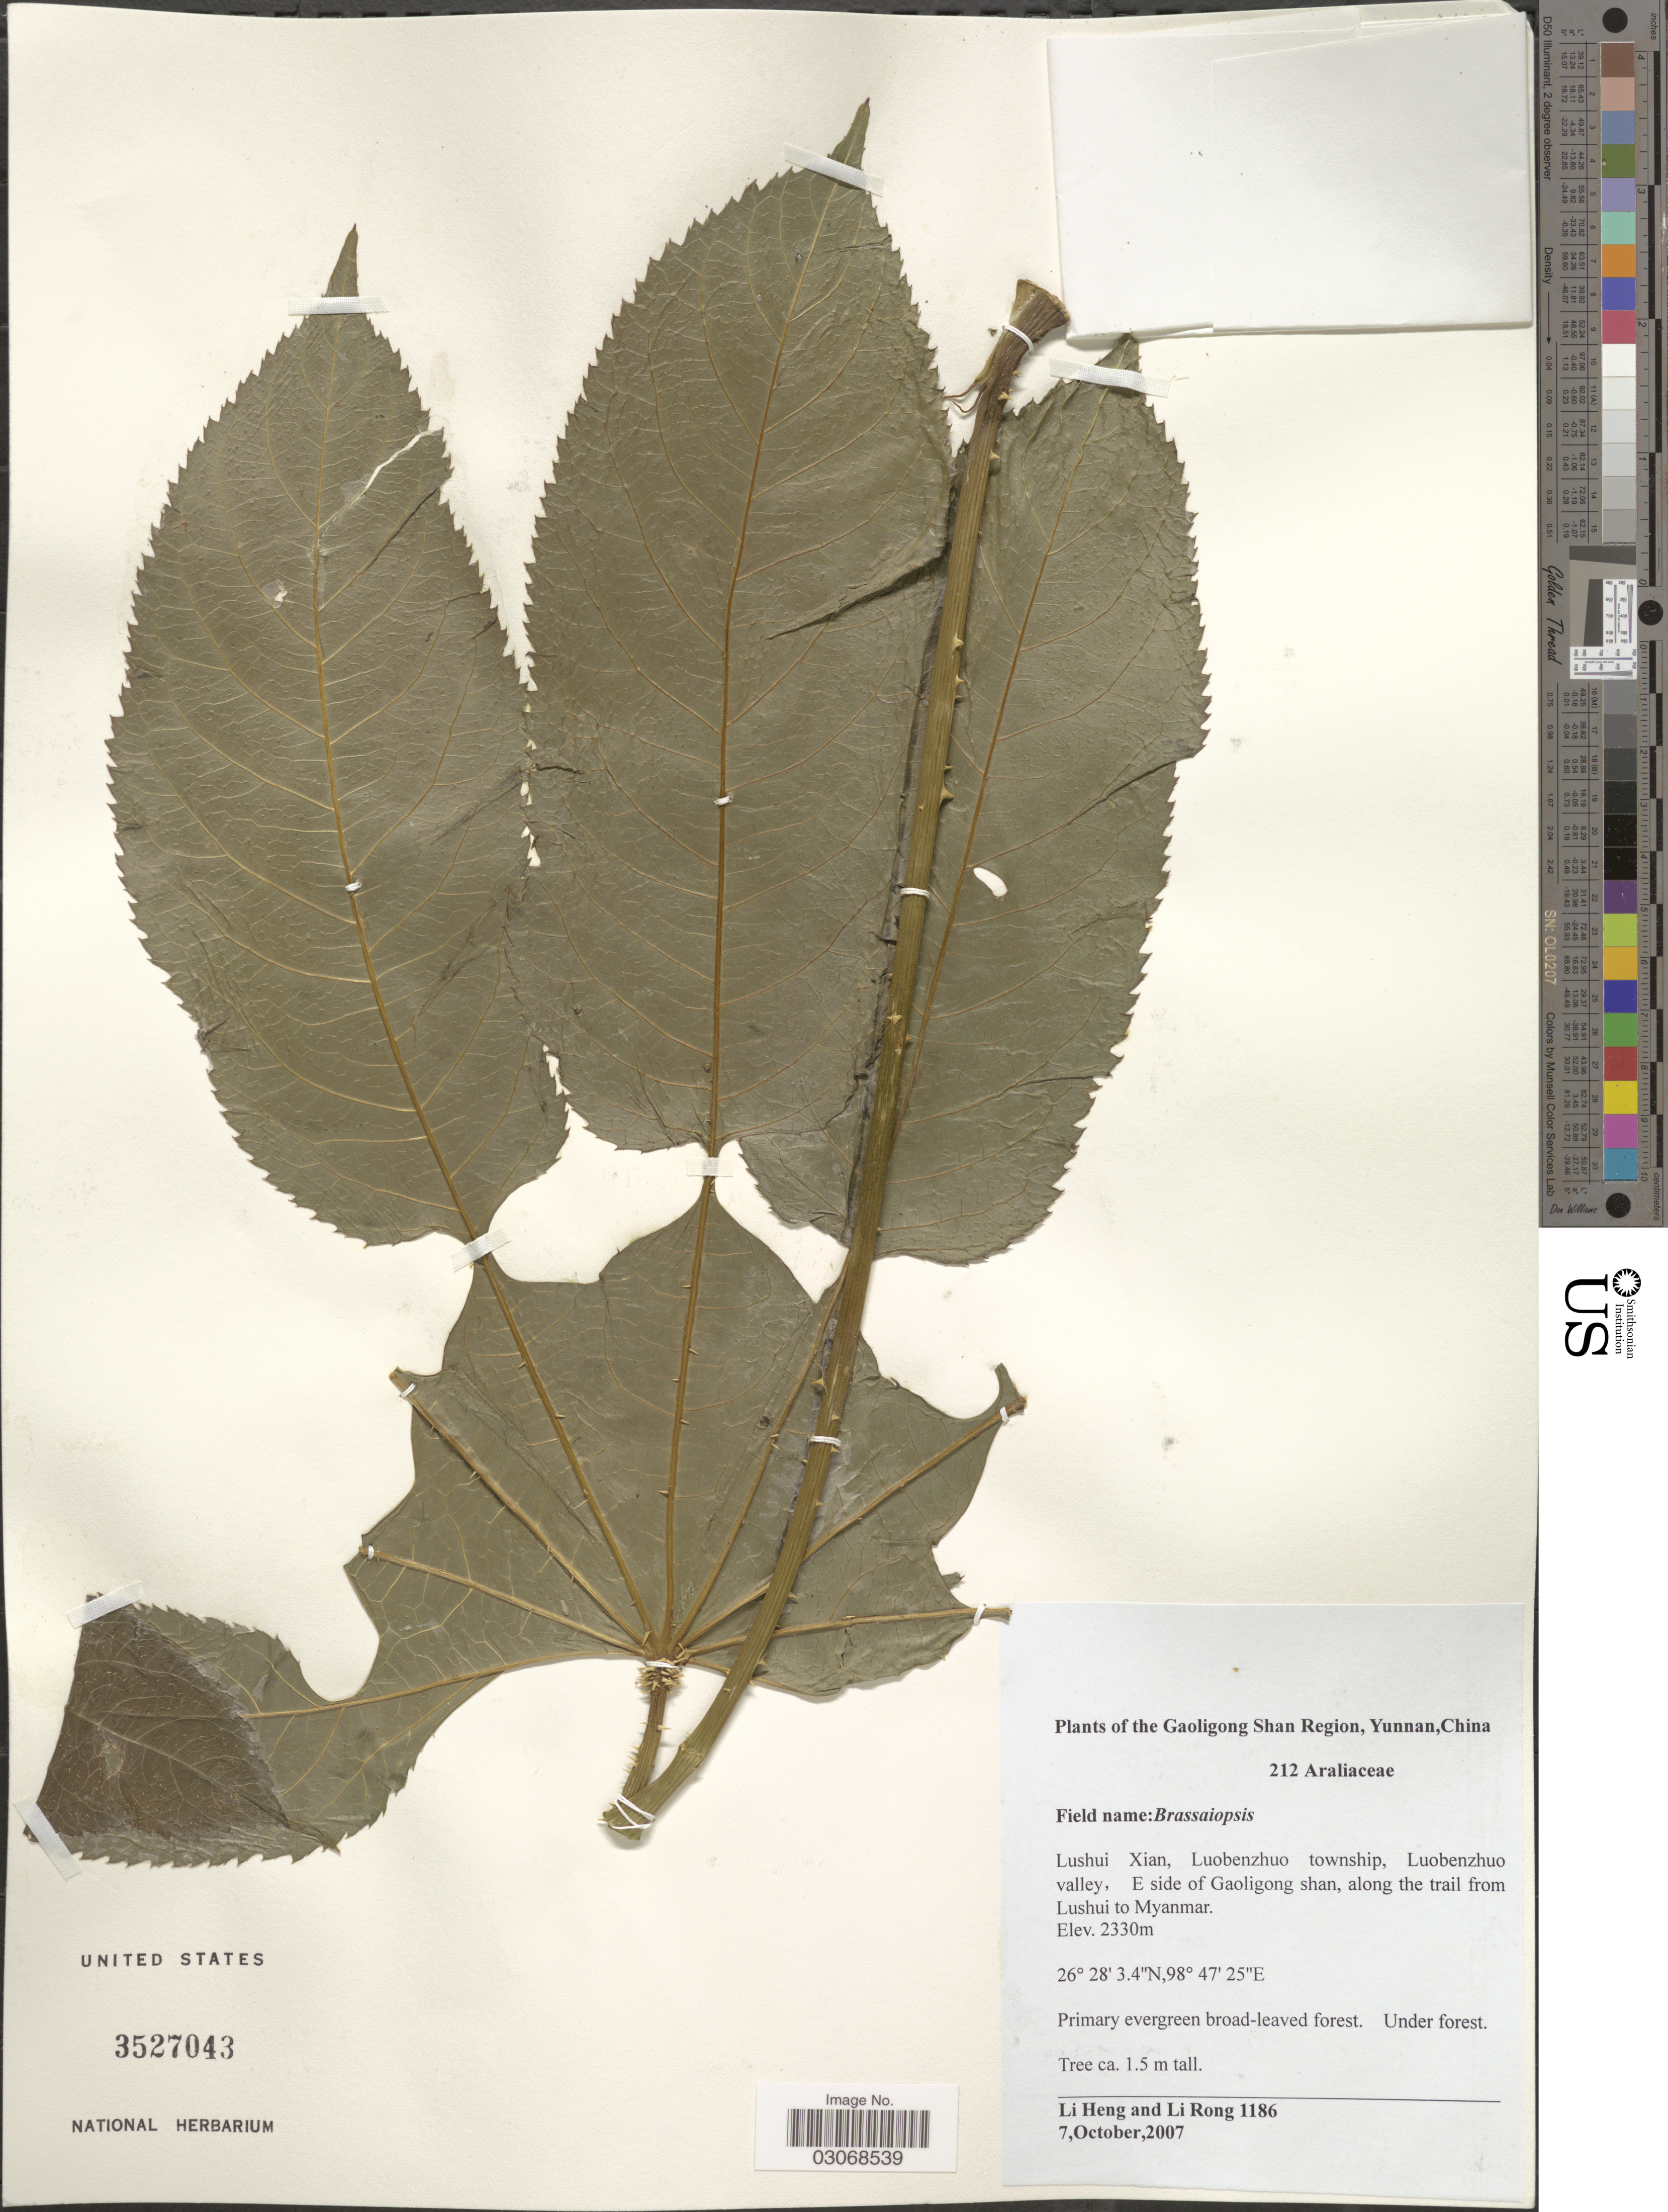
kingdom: Plantae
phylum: Tracheophyta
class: Magnoliopsida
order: Apiales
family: Araliaceae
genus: Brassaiopsis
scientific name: Brassaiopsis sp.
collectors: L. Heng & R. Li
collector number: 1186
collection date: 2007-10-07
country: China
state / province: Yunnan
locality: The Gaoligong Shan Region, Lushui Xian, Luobenzhou township, Luobenzhuo valley, E side of Gaoligong shan, along the trail from Lushui to Myanmar.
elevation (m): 2330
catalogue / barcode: US 3527043